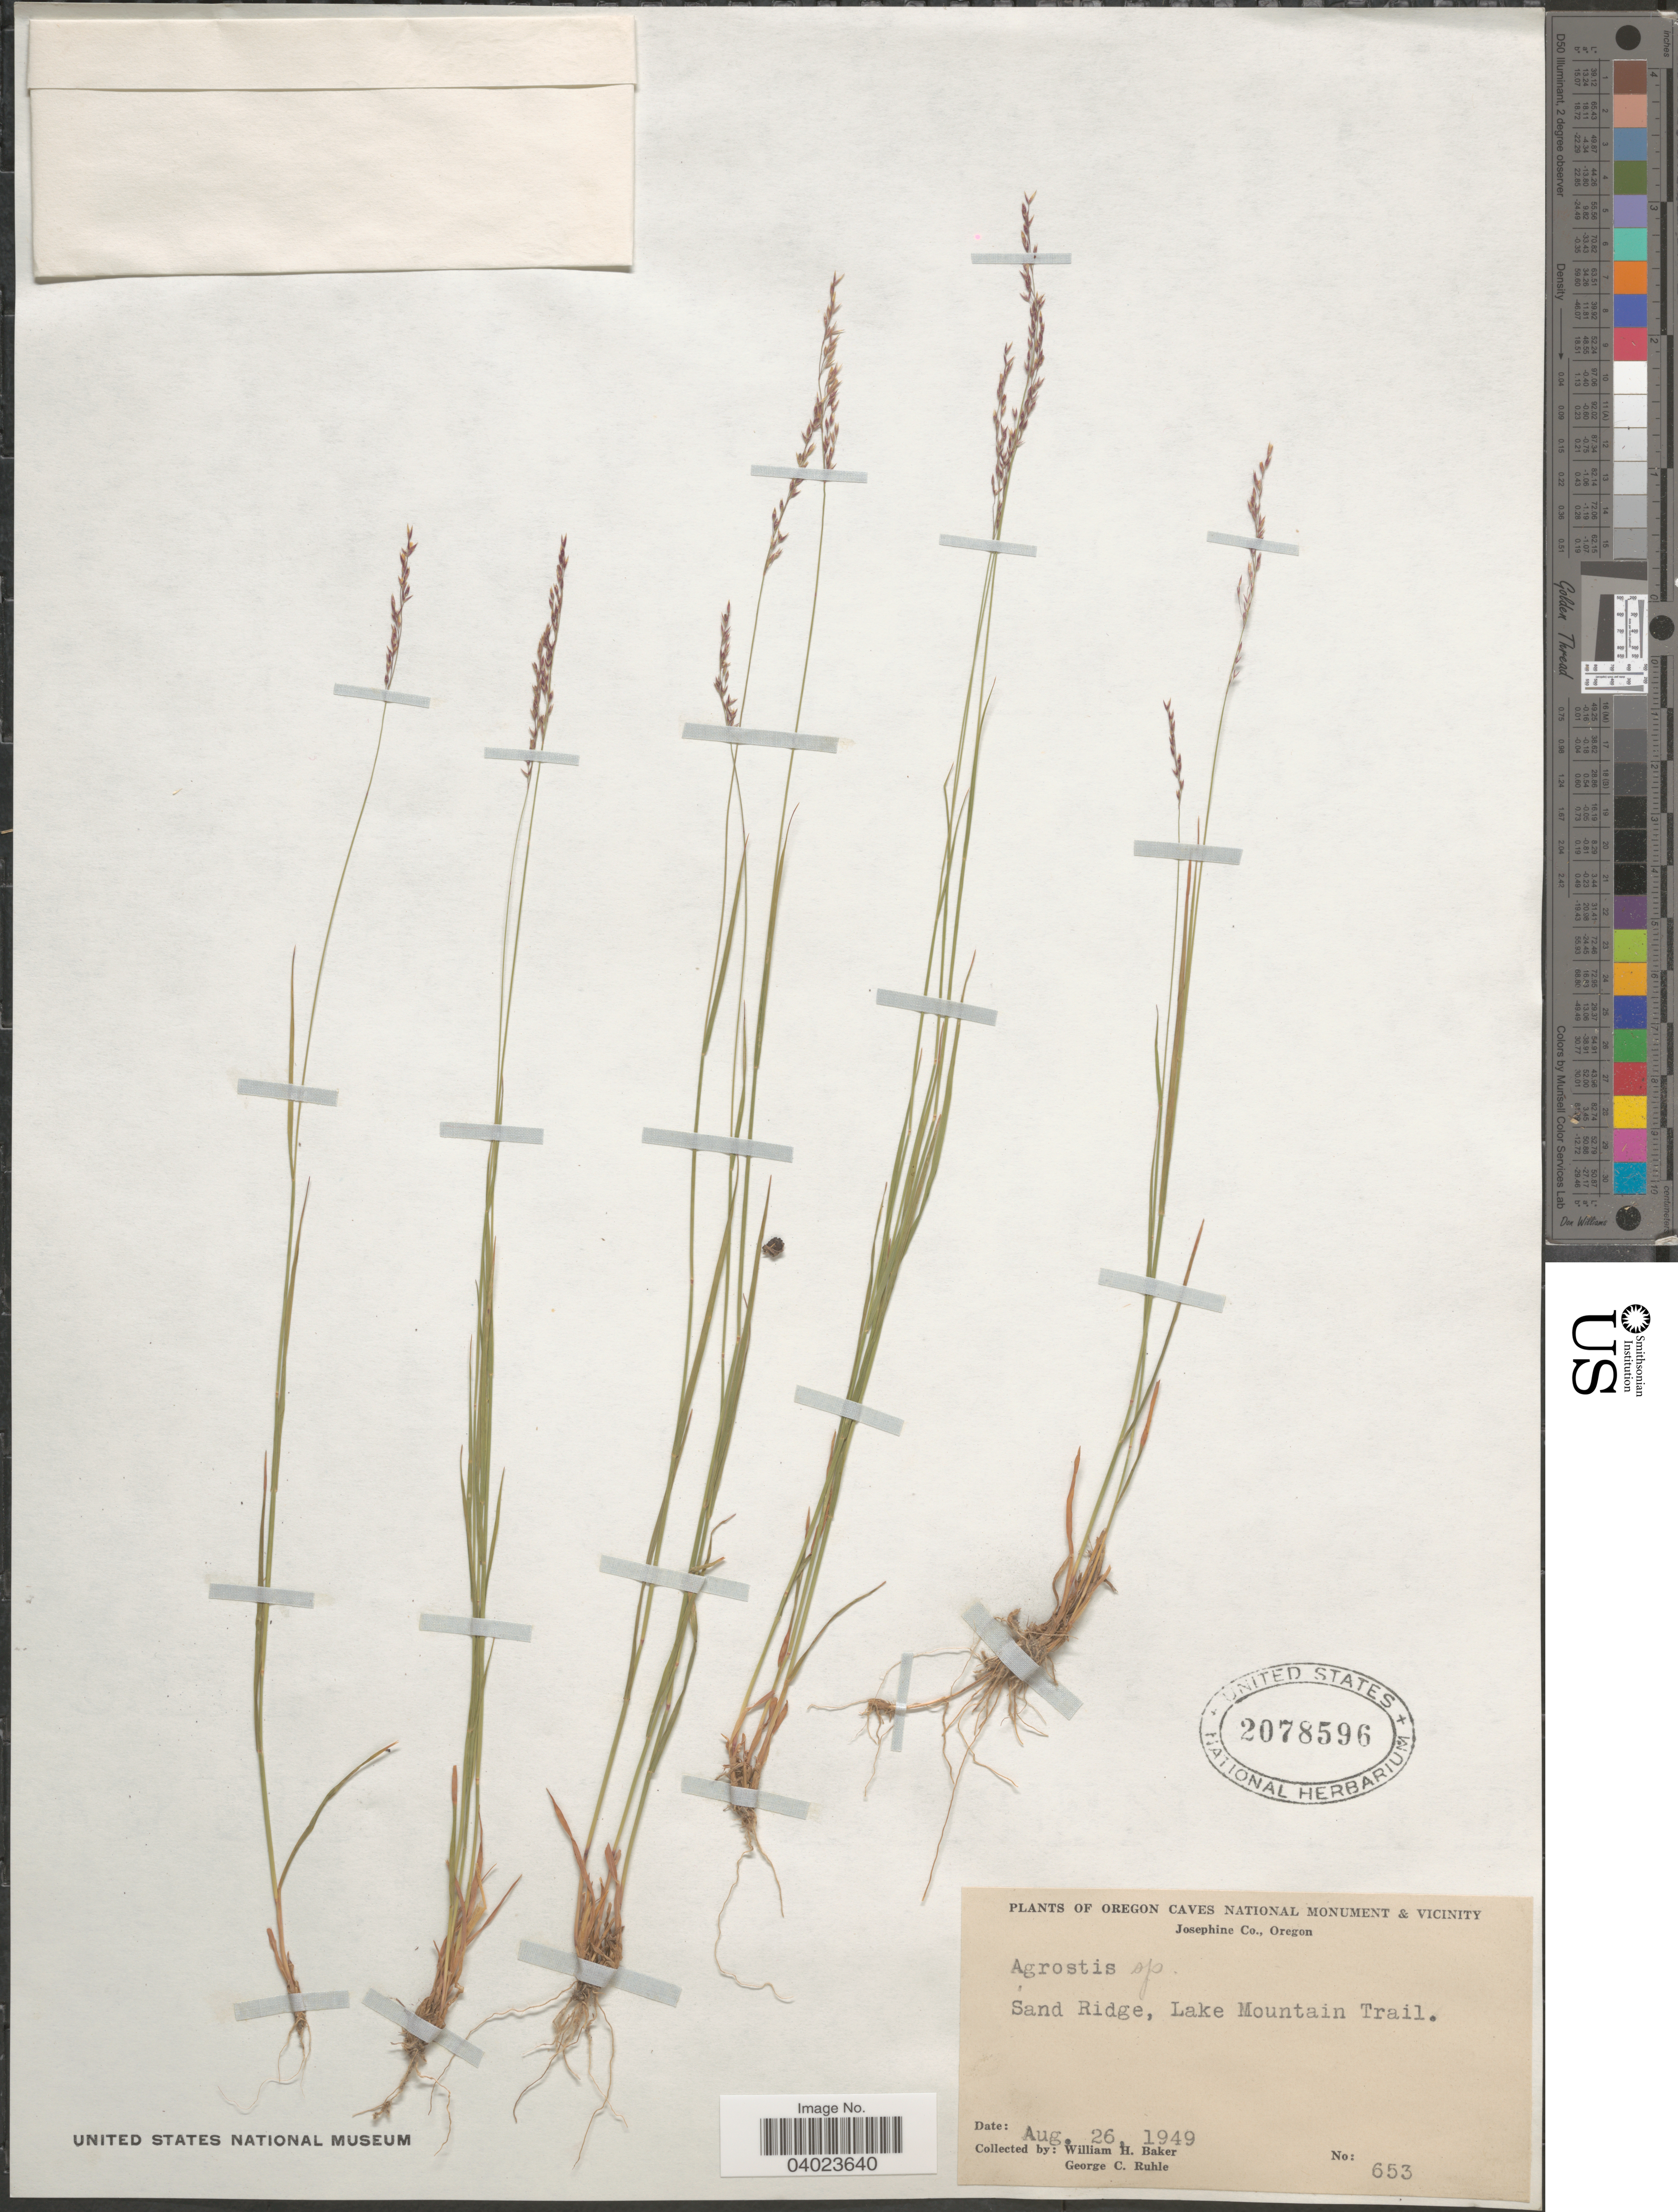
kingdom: Plantae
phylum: Tracheophyta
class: Liliopsida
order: Poales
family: Poaceae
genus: Agrostis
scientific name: Agrostis sp.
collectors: W. H. Baker & G. Ruhle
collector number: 653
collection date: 1949-08-26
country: United States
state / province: Oregon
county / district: Josephine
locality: Oregon Caves National Monument & vicinity. Josephine Co. Sand Ridge, Lake Mountain Trail.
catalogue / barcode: US 2078596